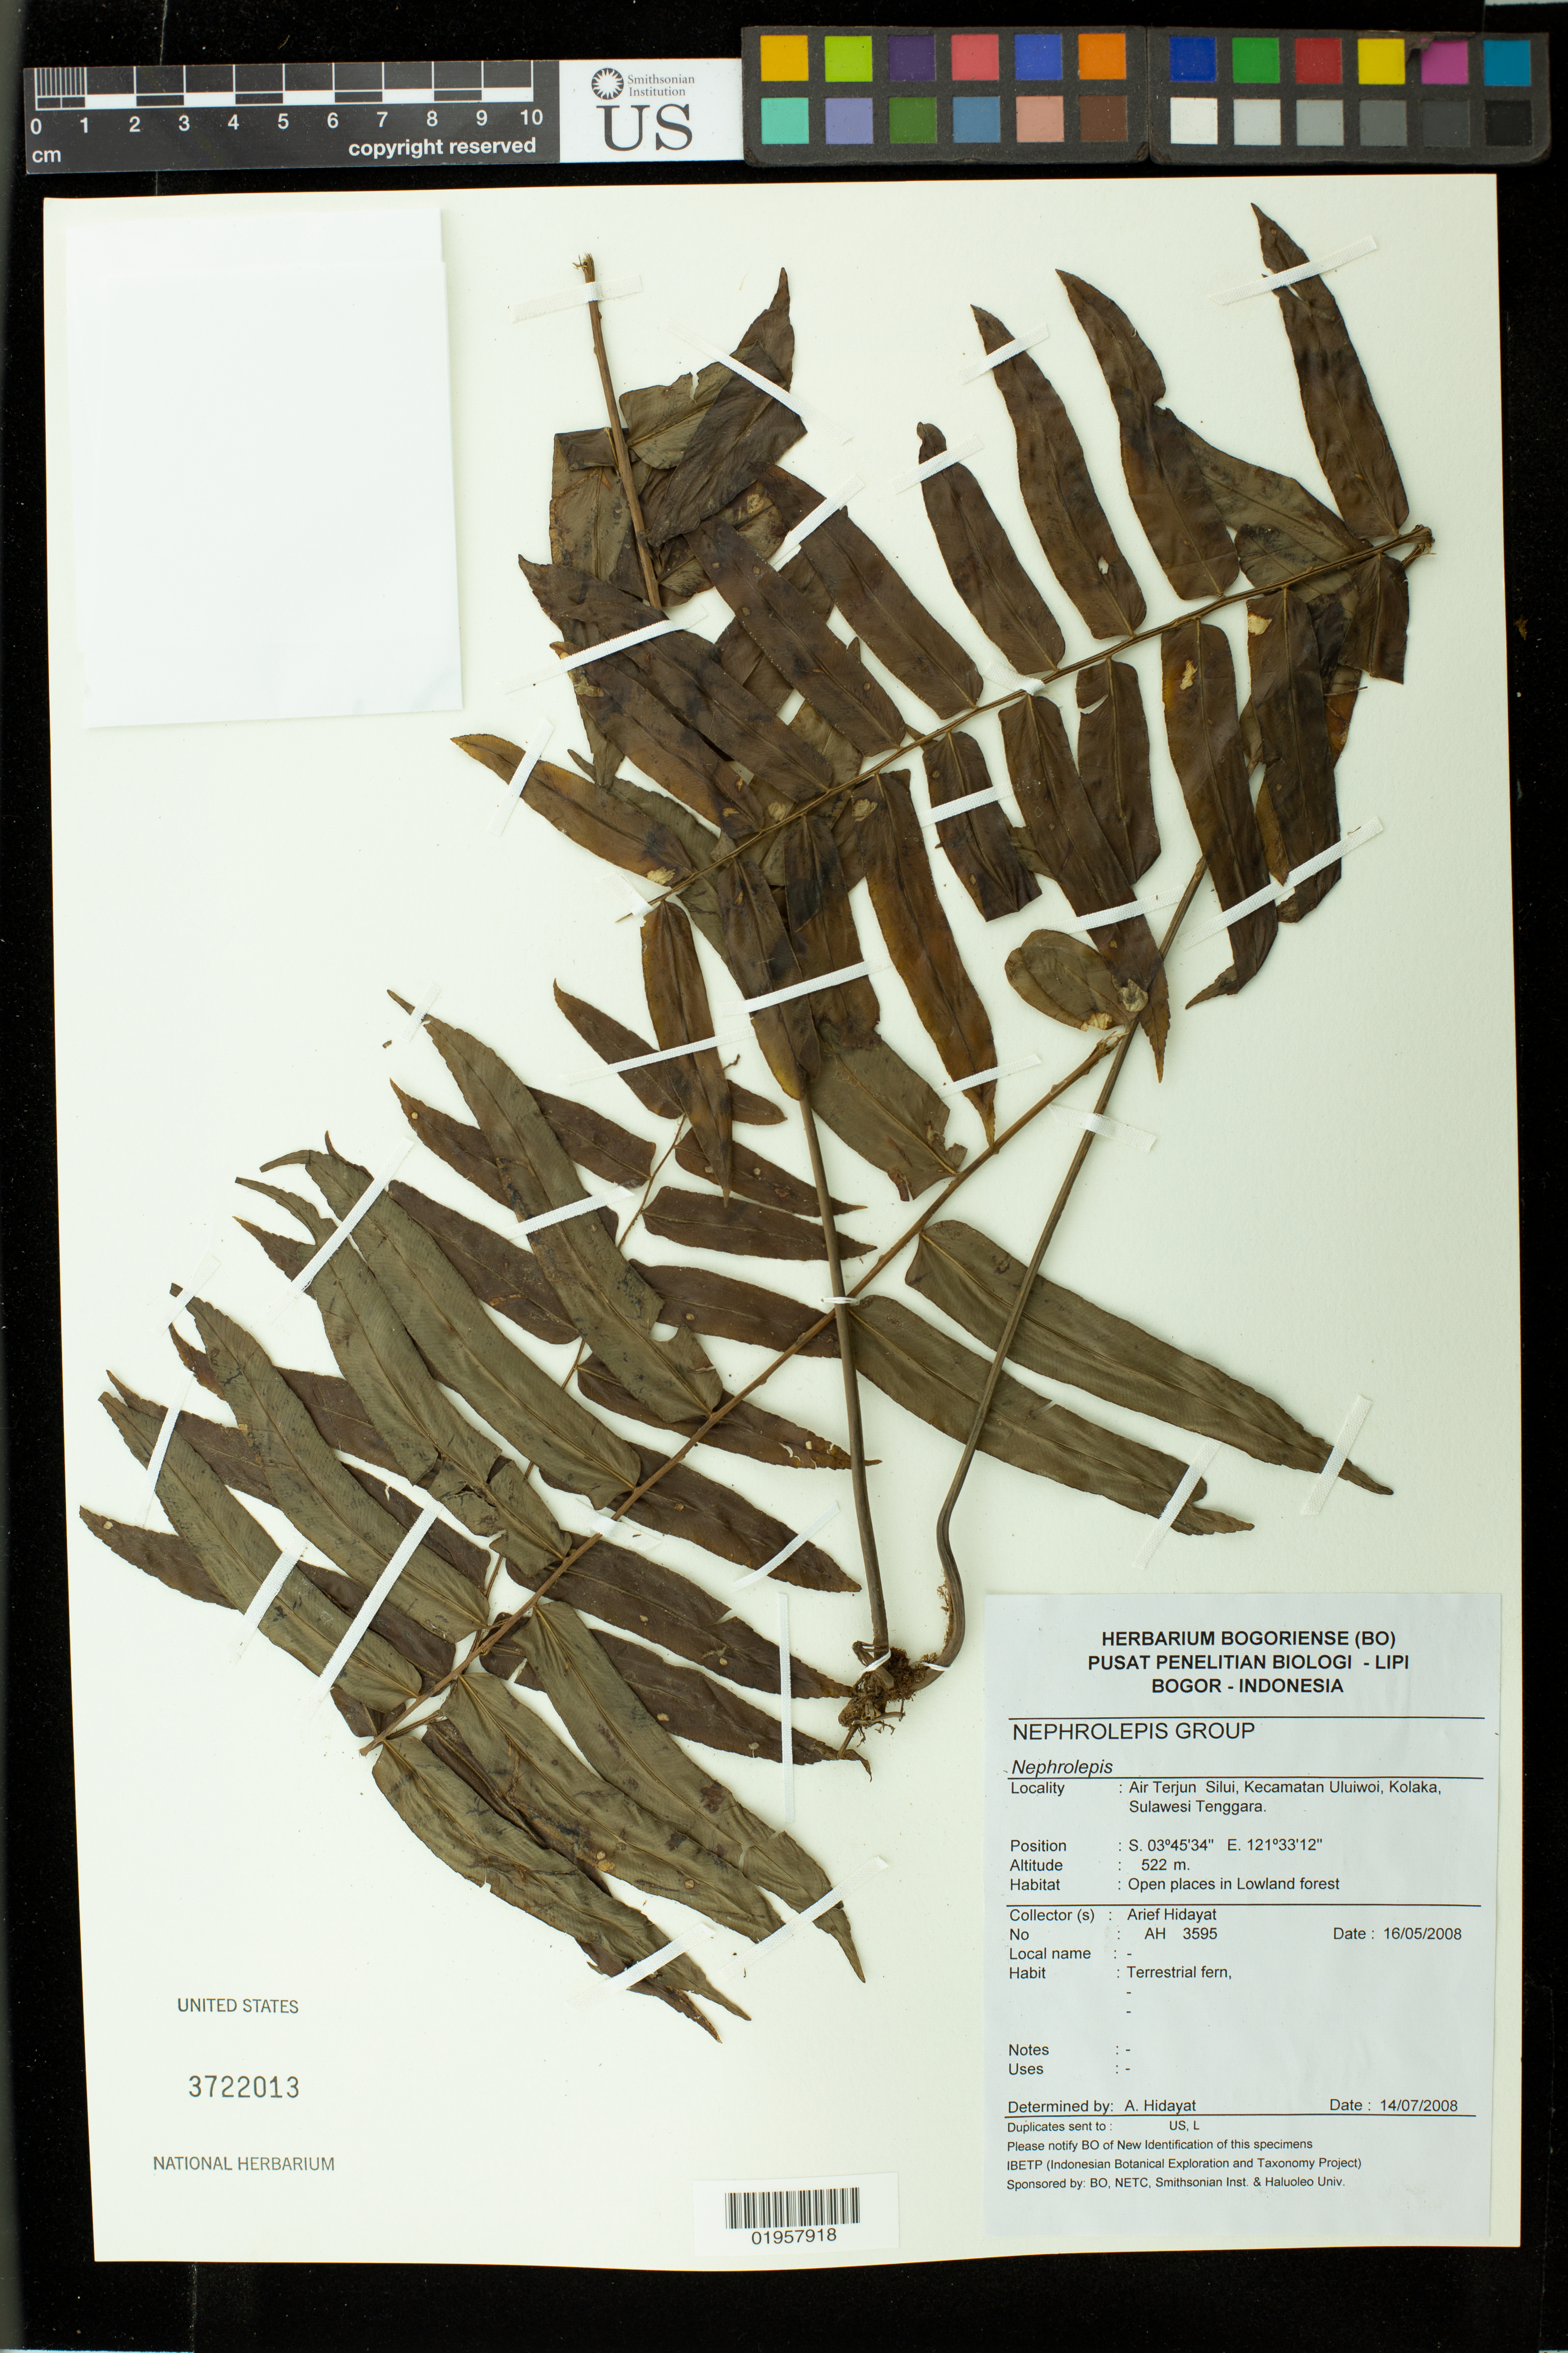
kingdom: Plantae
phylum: Tracheophyta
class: Polypodiopsida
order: Polypodiales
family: Nephrolepidaceae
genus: Nephrolepis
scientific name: Nephrolepis sp.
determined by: Hidayat, Arief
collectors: A. Hidayat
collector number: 3595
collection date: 2008-05-16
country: Indonesia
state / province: Sulawesi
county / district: Sulawesi Tenggara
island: Sulawesi Island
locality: Sulawesi Tenggara [South-East Sulawesi]. Air Terjun Silui, Kecamatan Uluiwoi, Kolaka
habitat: Open places in lowland forest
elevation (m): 522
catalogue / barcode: US 3722013